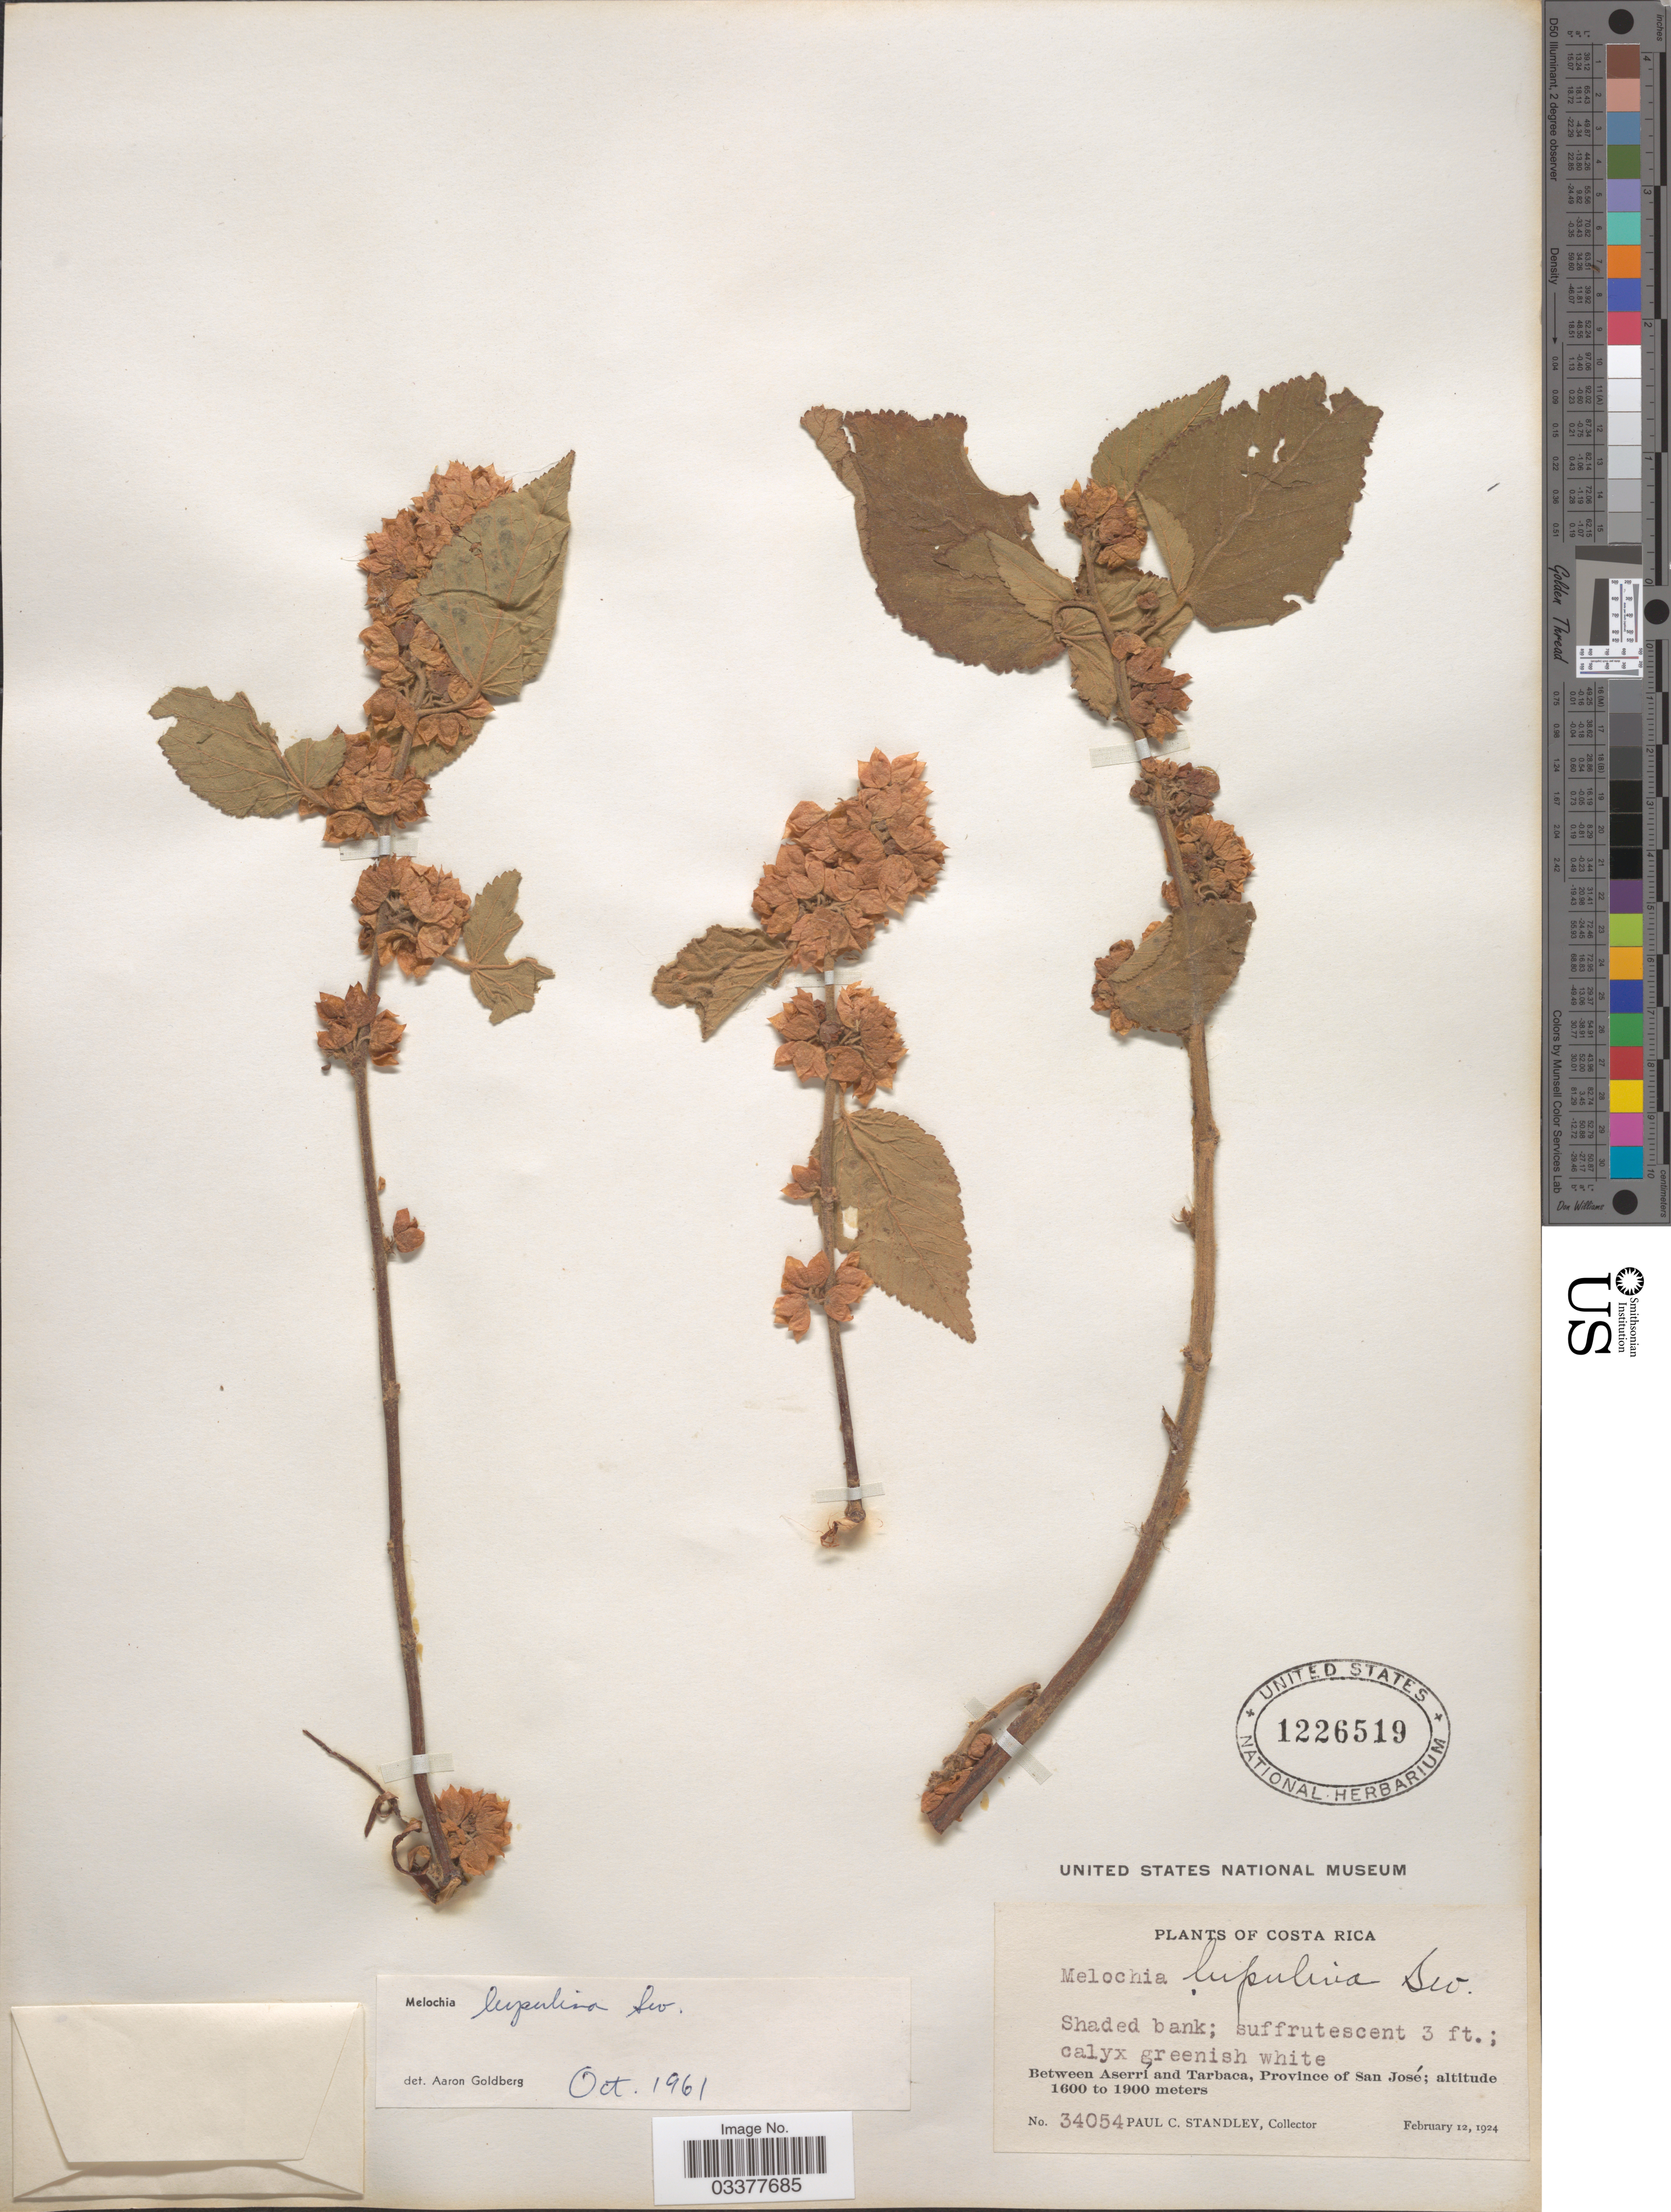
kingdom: Plantae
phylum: Tracheophyta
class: Magnoliopsida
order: Malvales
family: Malvaceae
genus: Melochia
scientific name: Melochia lupulina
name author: Sw.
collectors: P. C. Standley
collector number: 34054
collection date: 1924-02-12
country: Costa Rica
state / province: San José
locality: Between Aserrí and Tarbaca.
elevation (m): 1600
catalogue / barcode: US 1226519